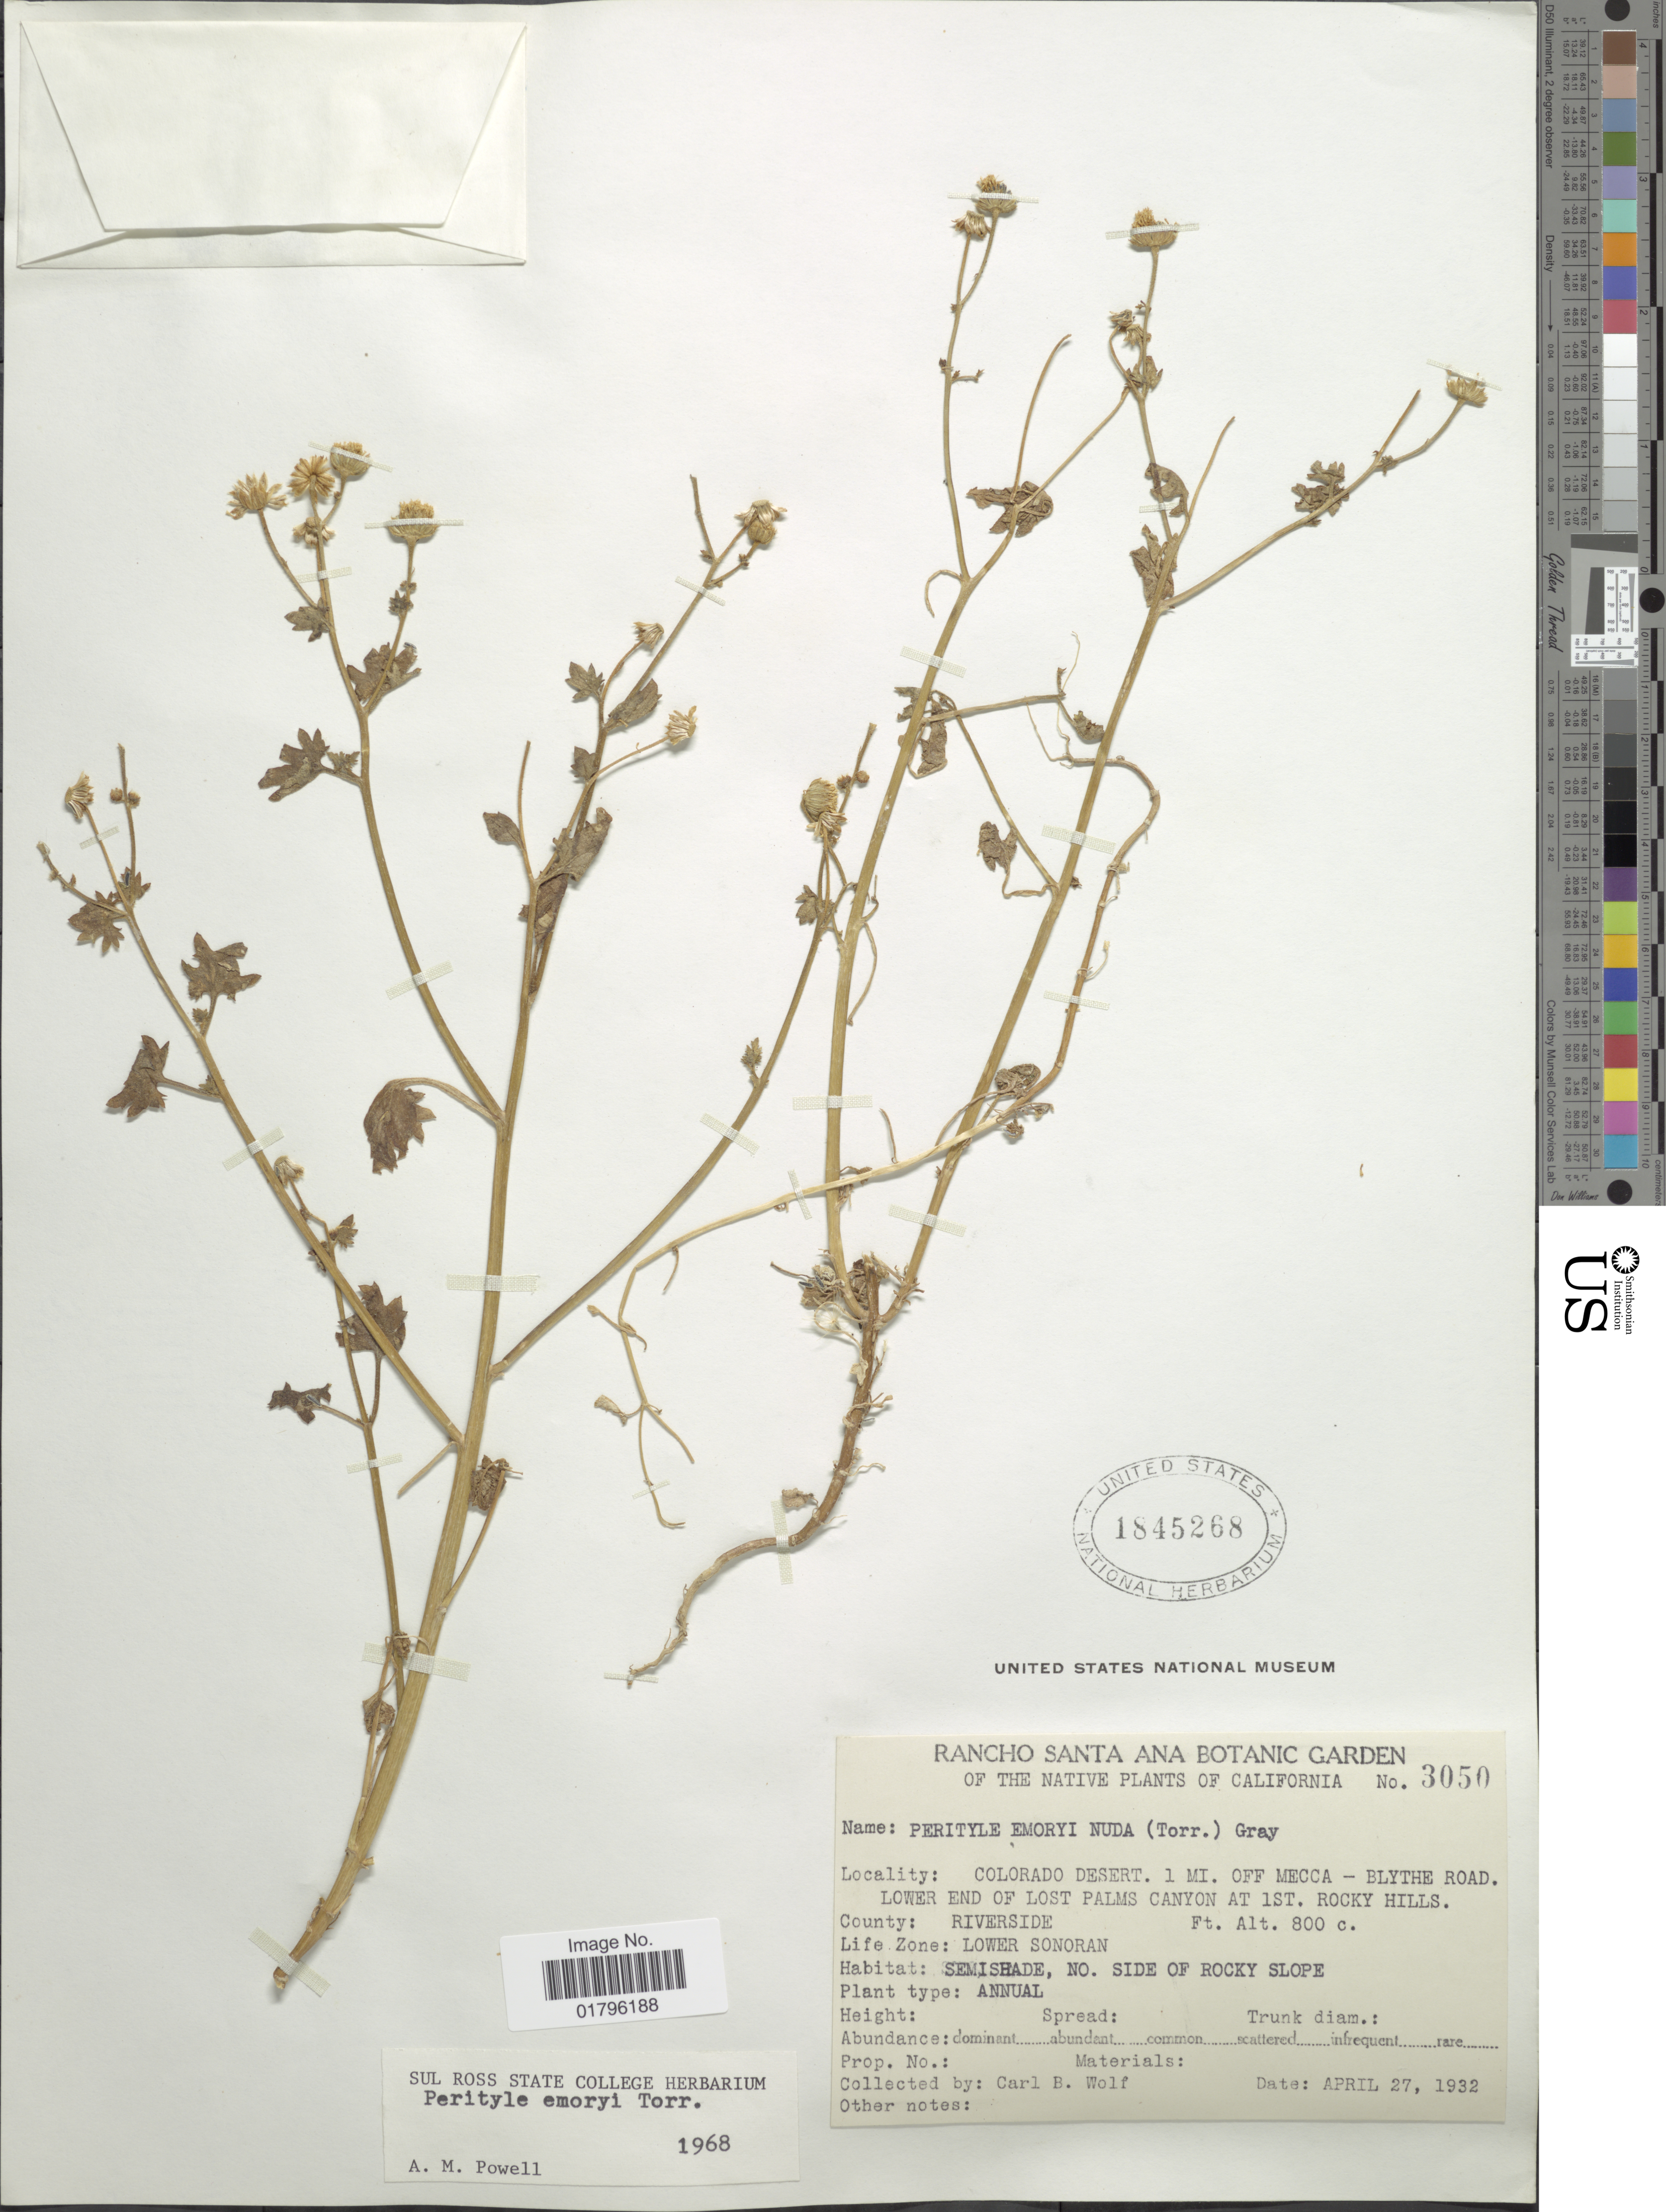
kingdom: Plantae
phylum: Tracheophyta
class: Magnoliopsida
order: Asterales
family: Asteraceae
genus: Perityle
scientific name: Perityle emoryi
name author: Torr.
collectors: C. B. Wolf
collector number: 3050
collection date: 1932-04-27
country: United States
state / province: California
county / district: Riverside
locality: Colorado Desert. 1 mi. off Mecca - Blythe Road. Lower end of Lost Palms Canyon at 1st. Rocky Hills. County: Riverside. Life Zone: Lower Sonoran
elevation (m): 244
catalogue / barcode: US 1845268